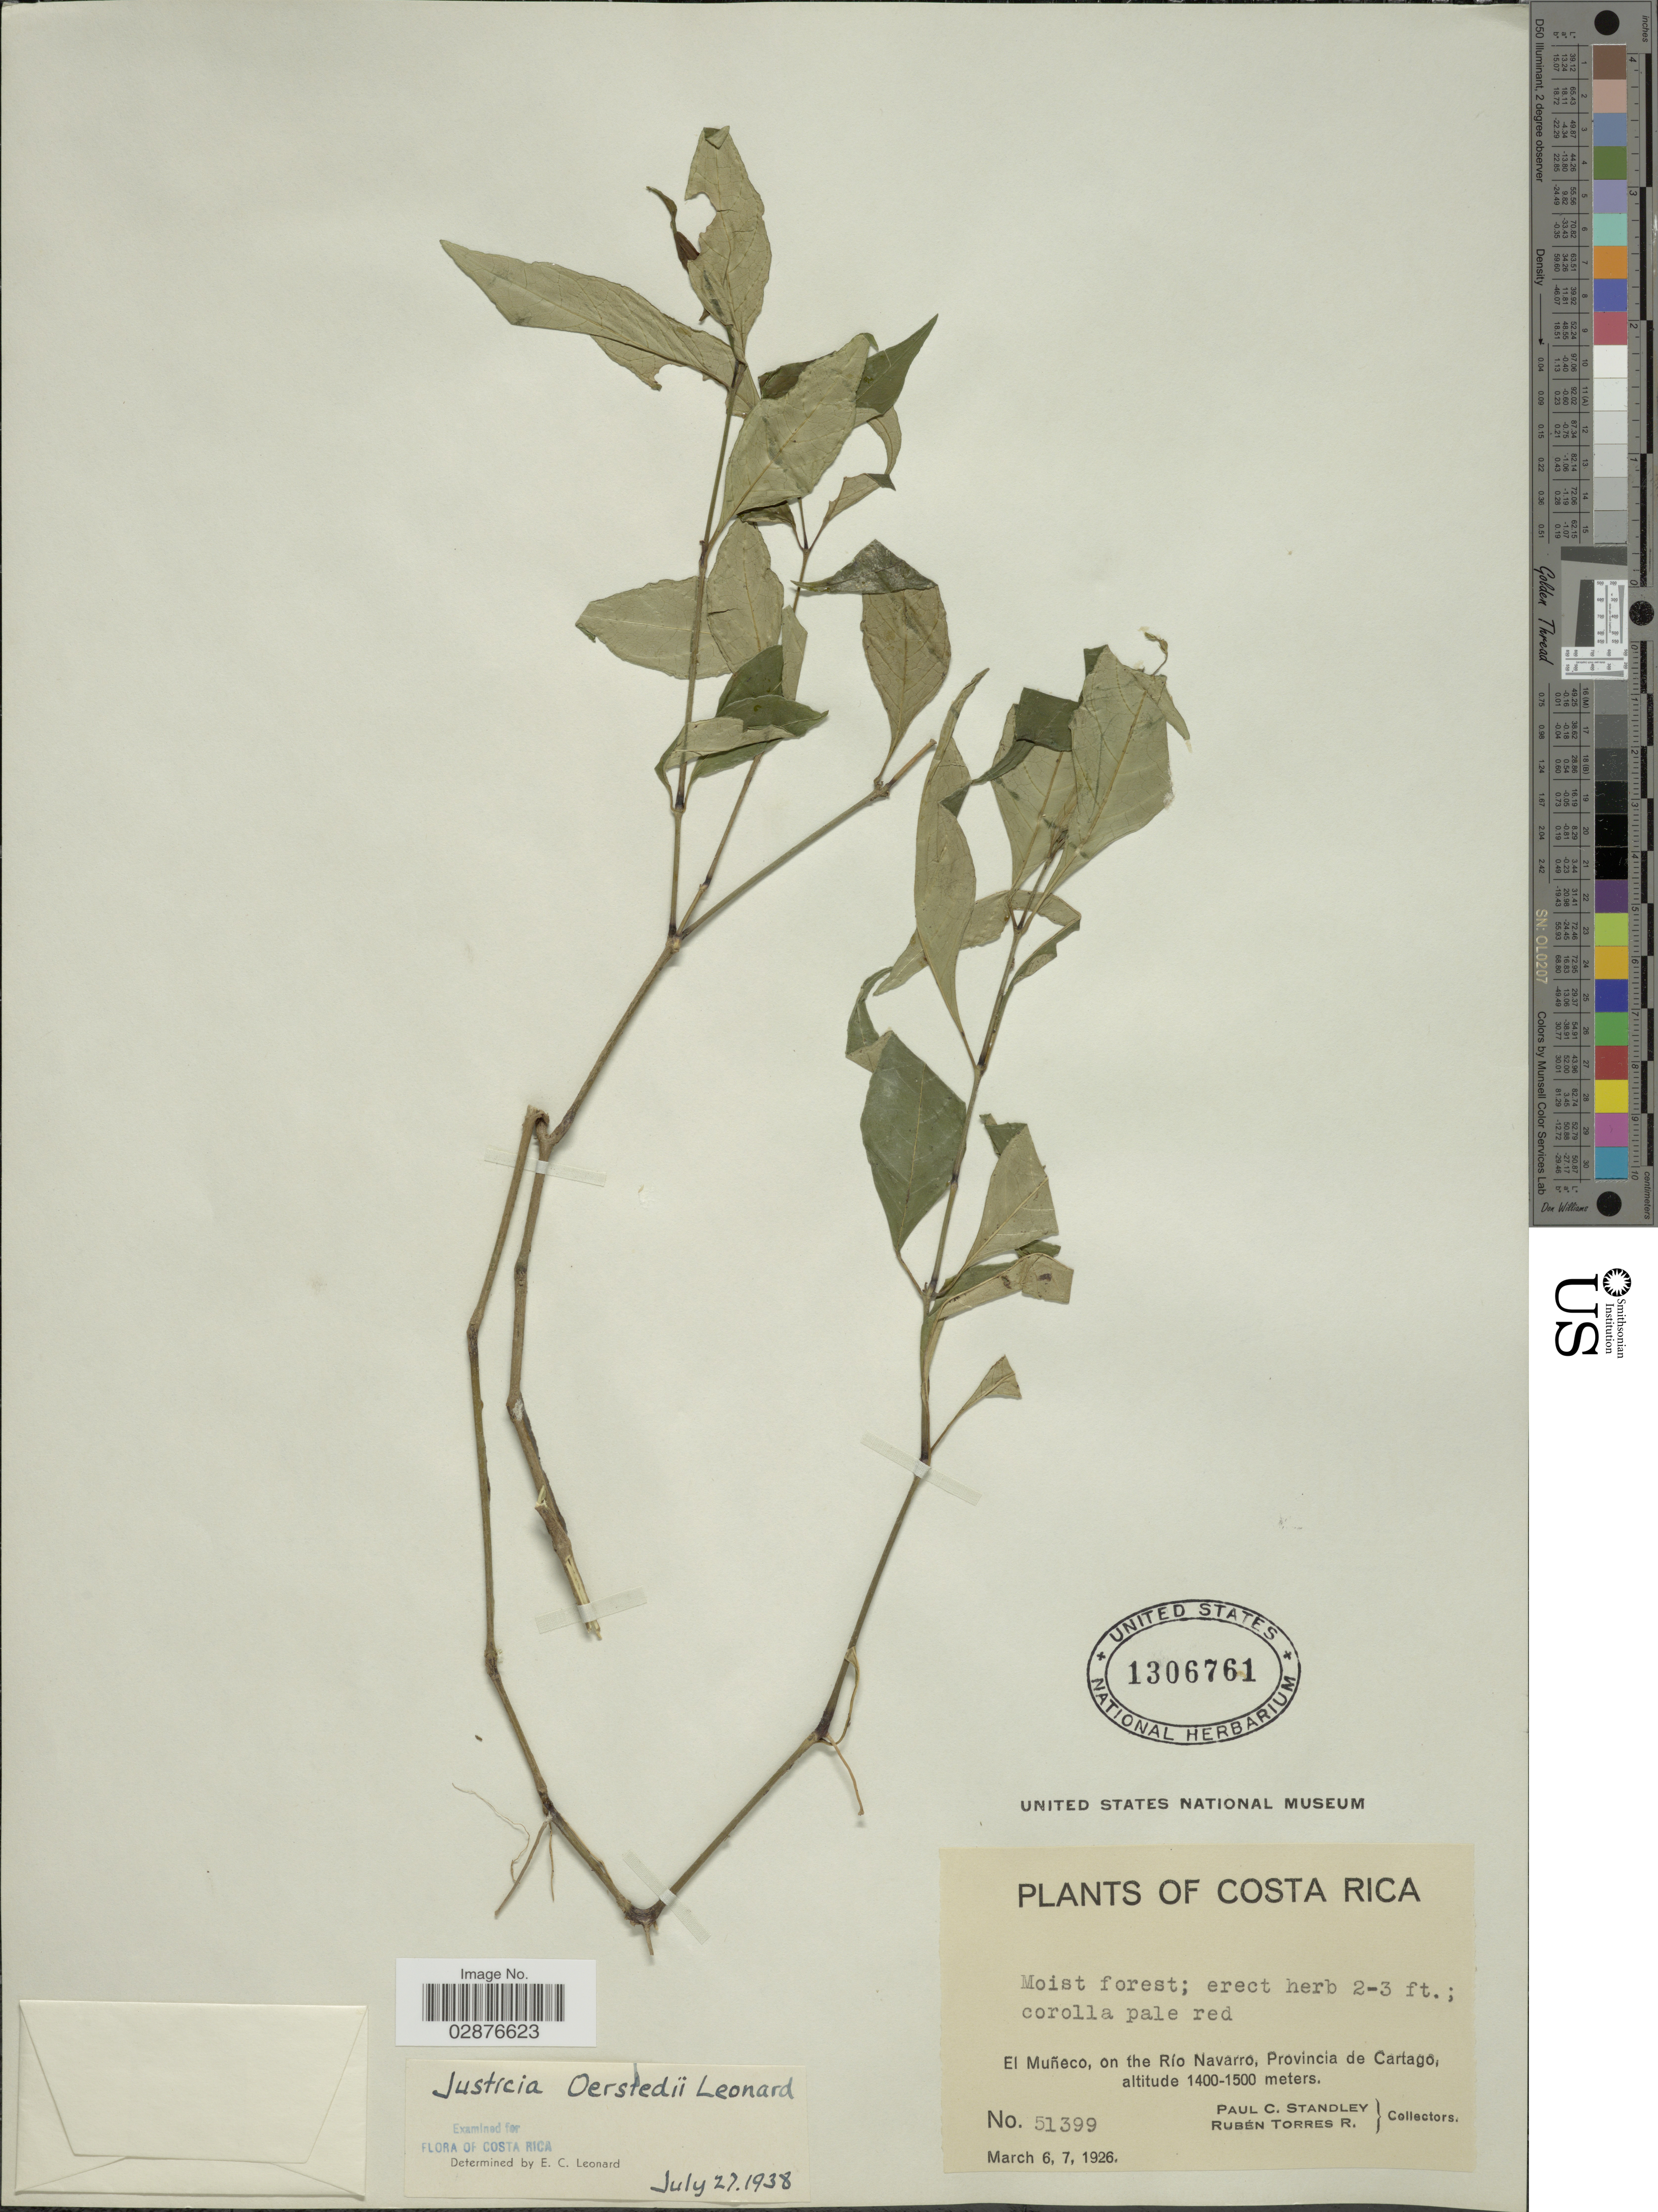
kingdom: Plantae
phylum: Tracheophyta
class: Magnoliopsida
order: Lamiales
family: Acanthaceae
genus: Justicia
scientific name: Justicia oerstedii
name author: Leonard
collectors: P. C. Standley & R. Torres Rojas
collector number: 51399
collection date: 1926-03-06/1926-03-27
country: Costa Rica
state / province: Cartago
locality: El Muñeco, on the Río Navarro.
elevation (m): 1400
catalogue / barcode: US 1306761